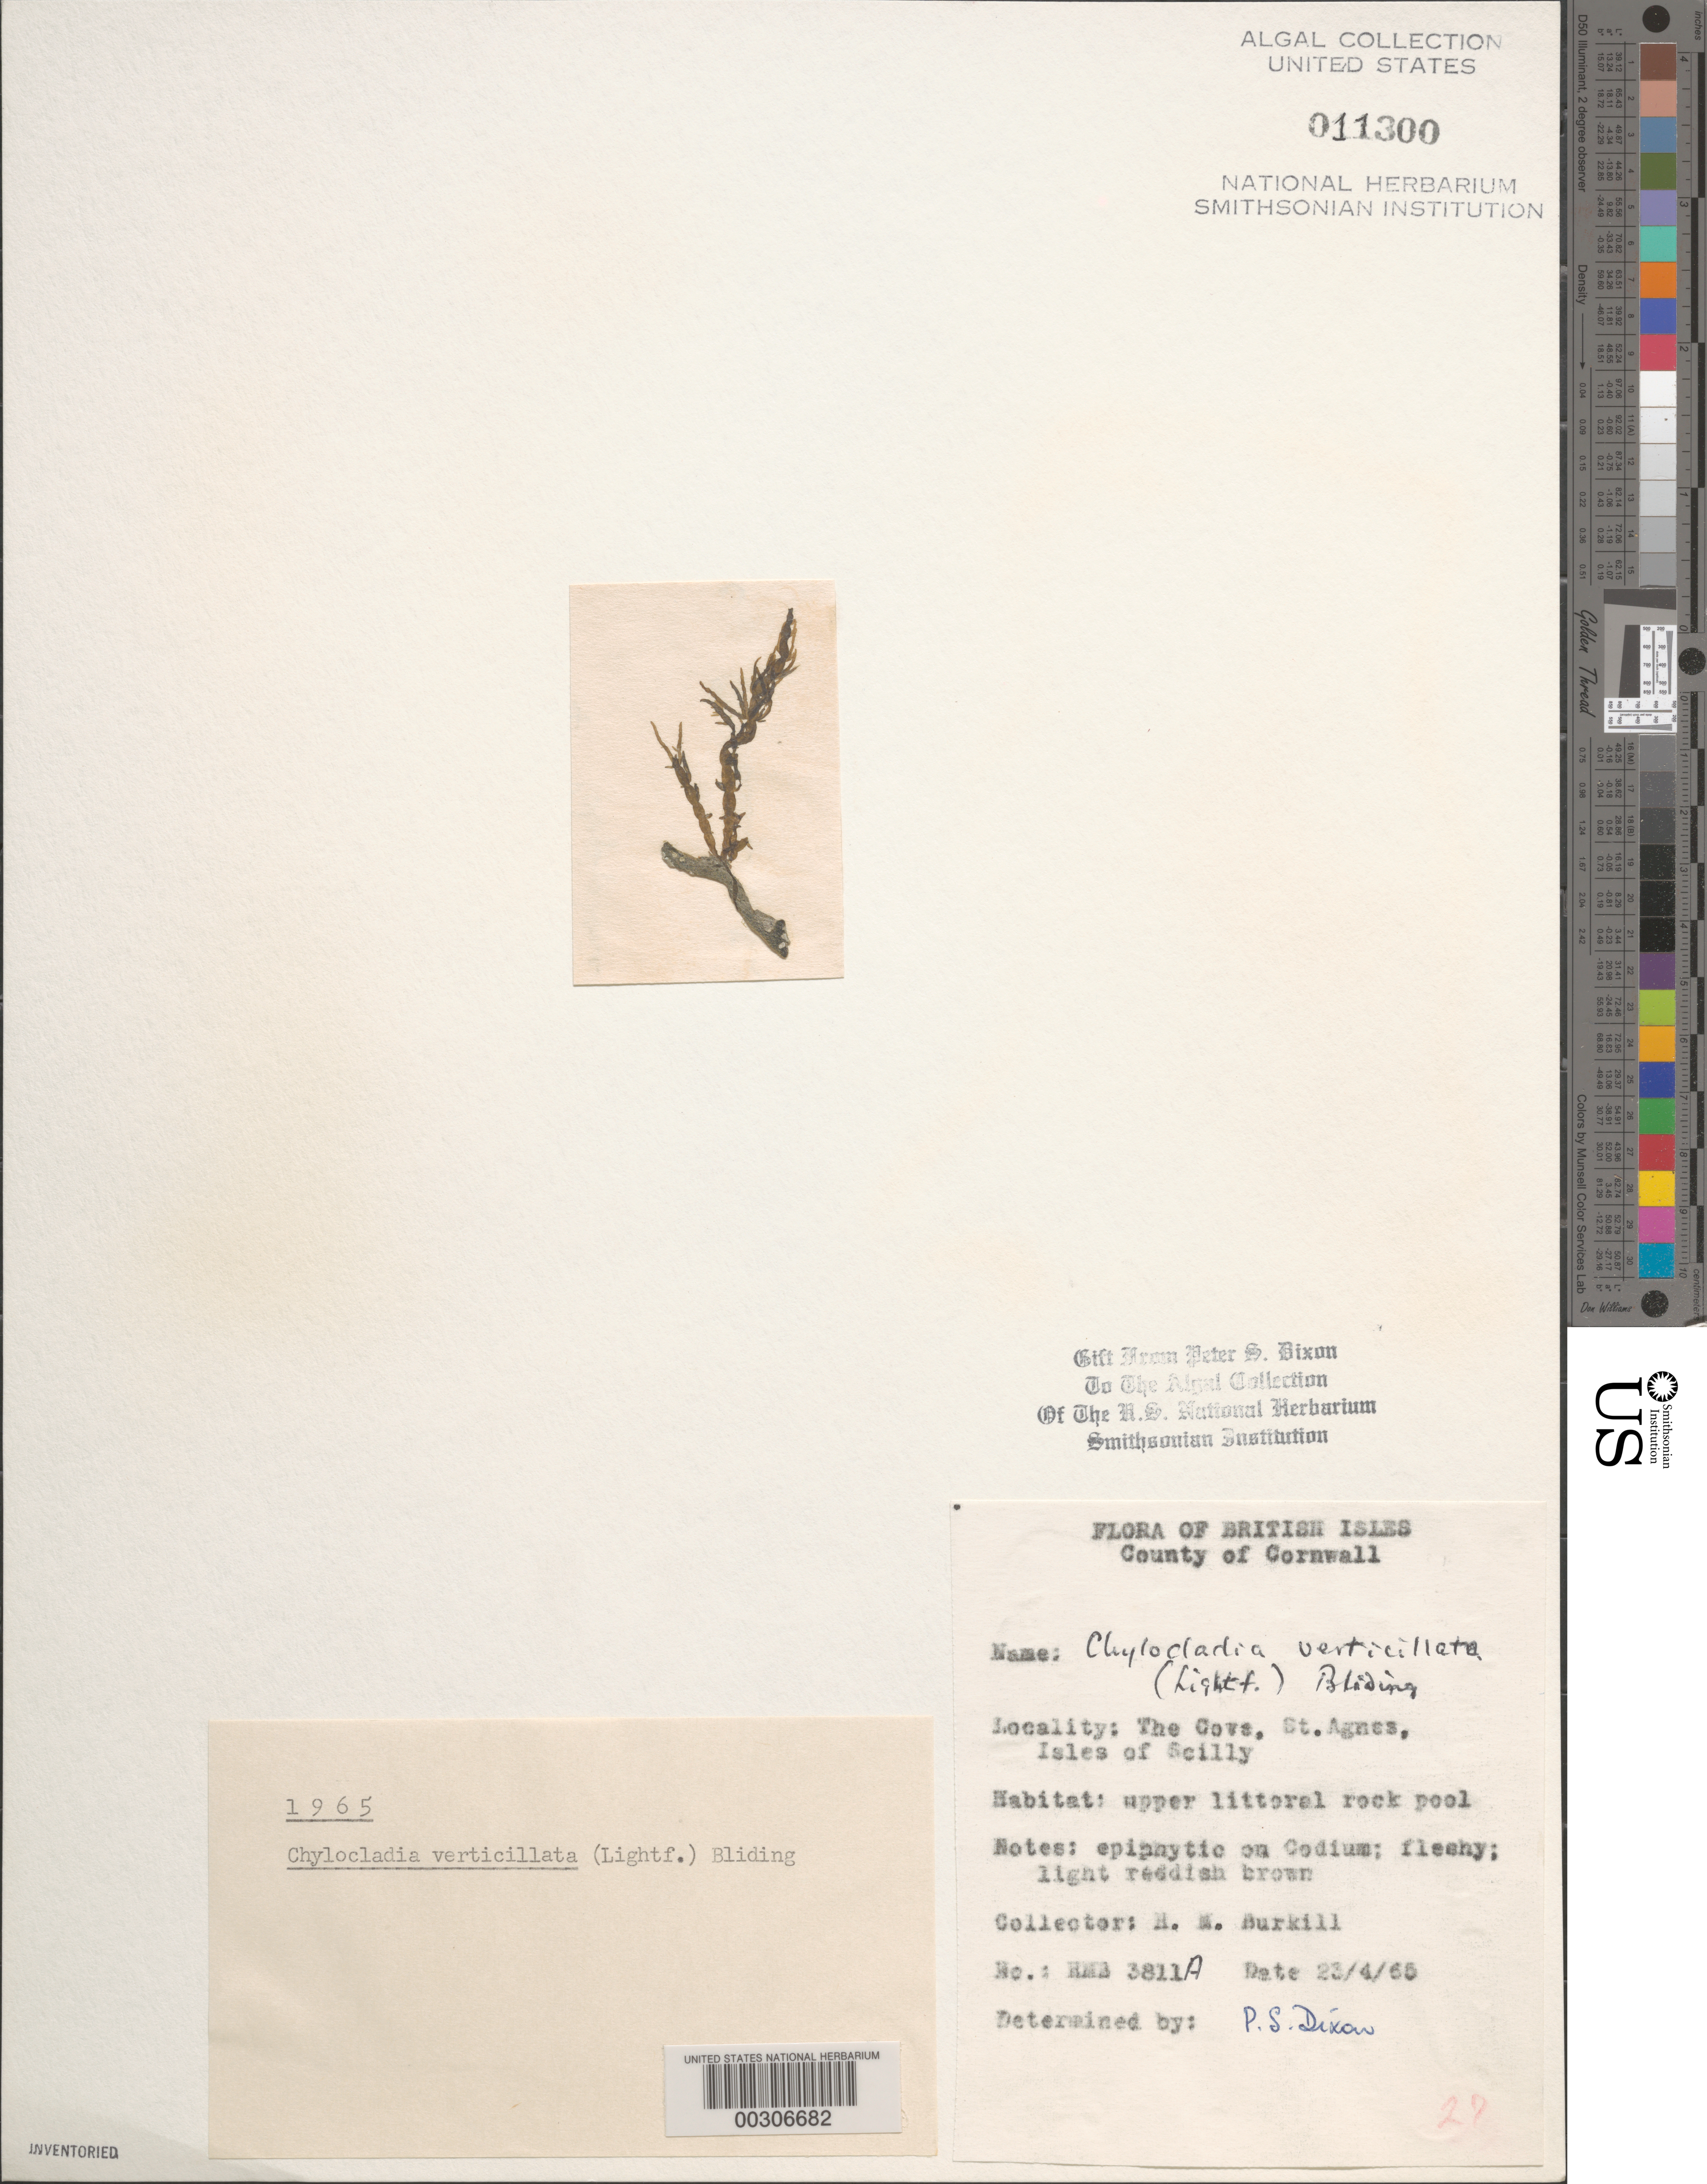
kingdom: Plantae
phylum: Rhodophyta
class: Florideophyceae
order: Rhodymeniales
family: Champiaceae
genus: Chylocladia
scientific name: Chylocladia verticillata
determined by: Dixon, P. S.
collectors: H. M. Burkill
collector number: HMB 3811a & PSD 1965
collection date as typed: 23 Apr 1965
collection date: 1965-04-23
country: United Kingdom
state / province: England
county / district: Council of the Isles of Scilly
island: St. Agnes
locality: The Cove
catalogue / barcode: US 11300